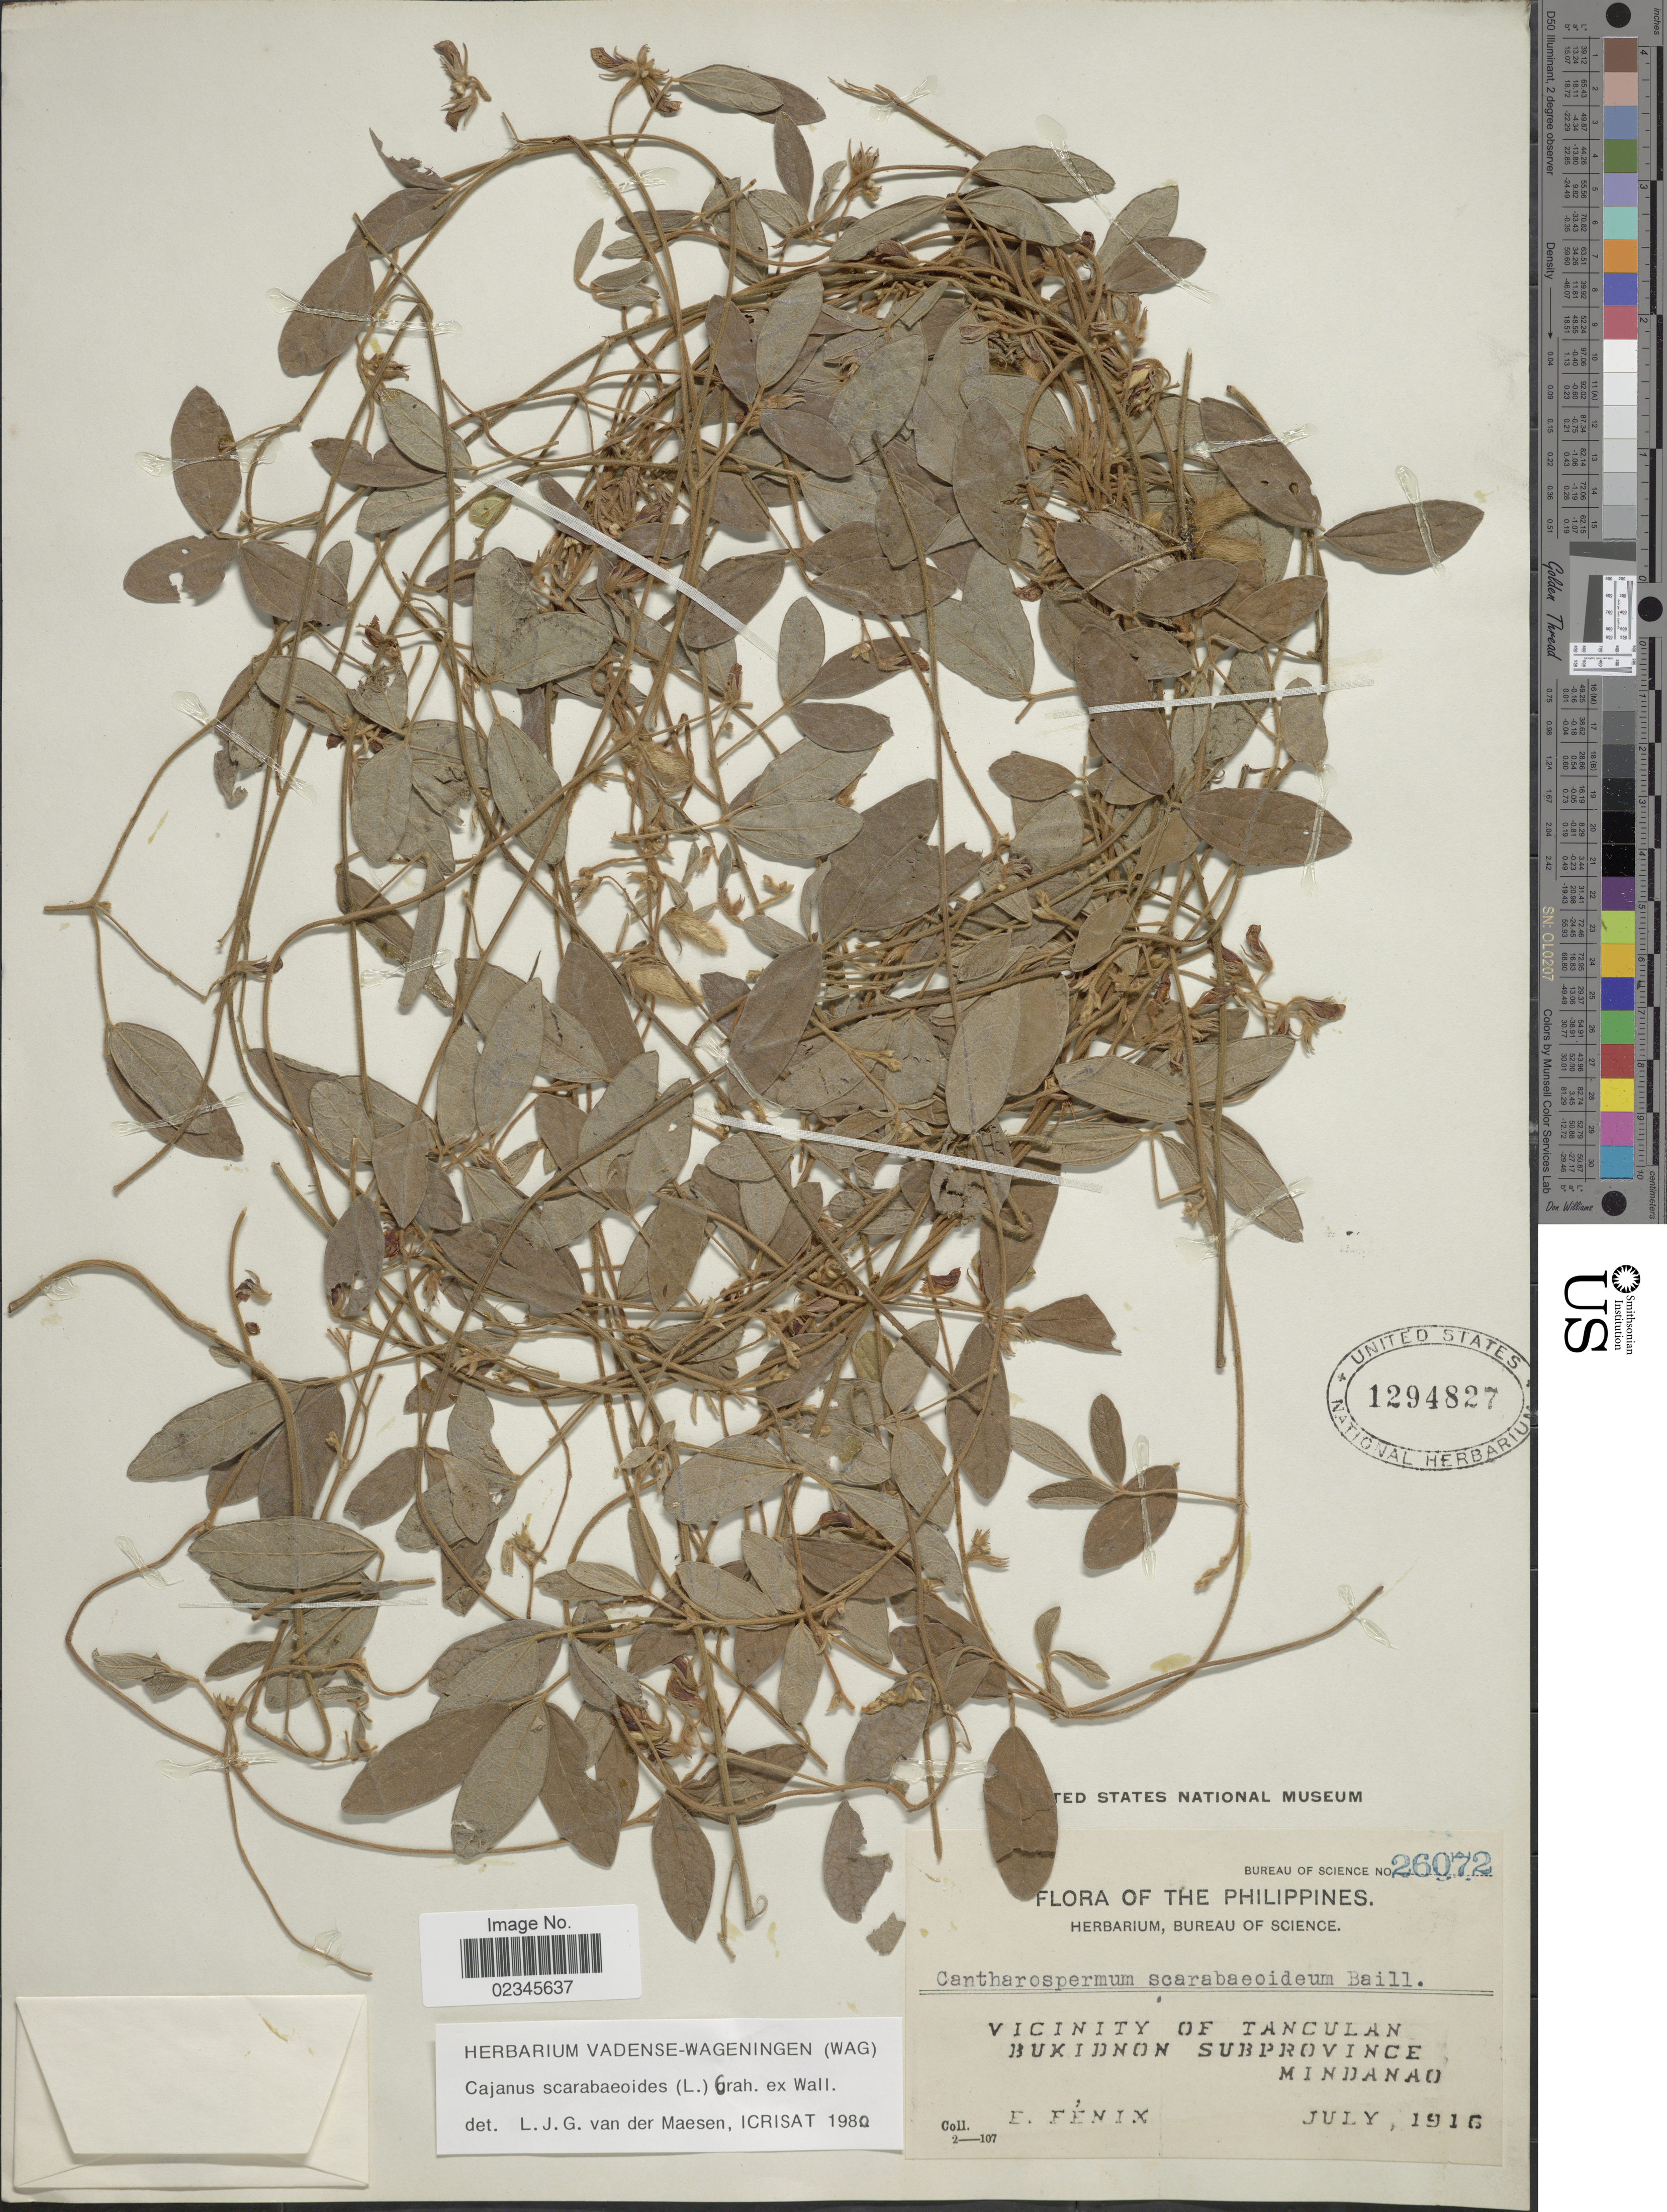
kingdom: Plantae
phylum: Tracheophyta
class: Magnoliopsida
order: Fabales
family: Fabaceae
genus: Cajanus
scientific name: Cajanus scarabaeoides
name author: (L.) Thou. ex Graham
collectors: E. Fénix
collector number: Bureau of Science 26072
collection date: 1916-07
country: Philippines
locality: Vicinity of Tanculan. Bukidnon Subprovince. Mindanao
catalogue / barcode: US 1294827